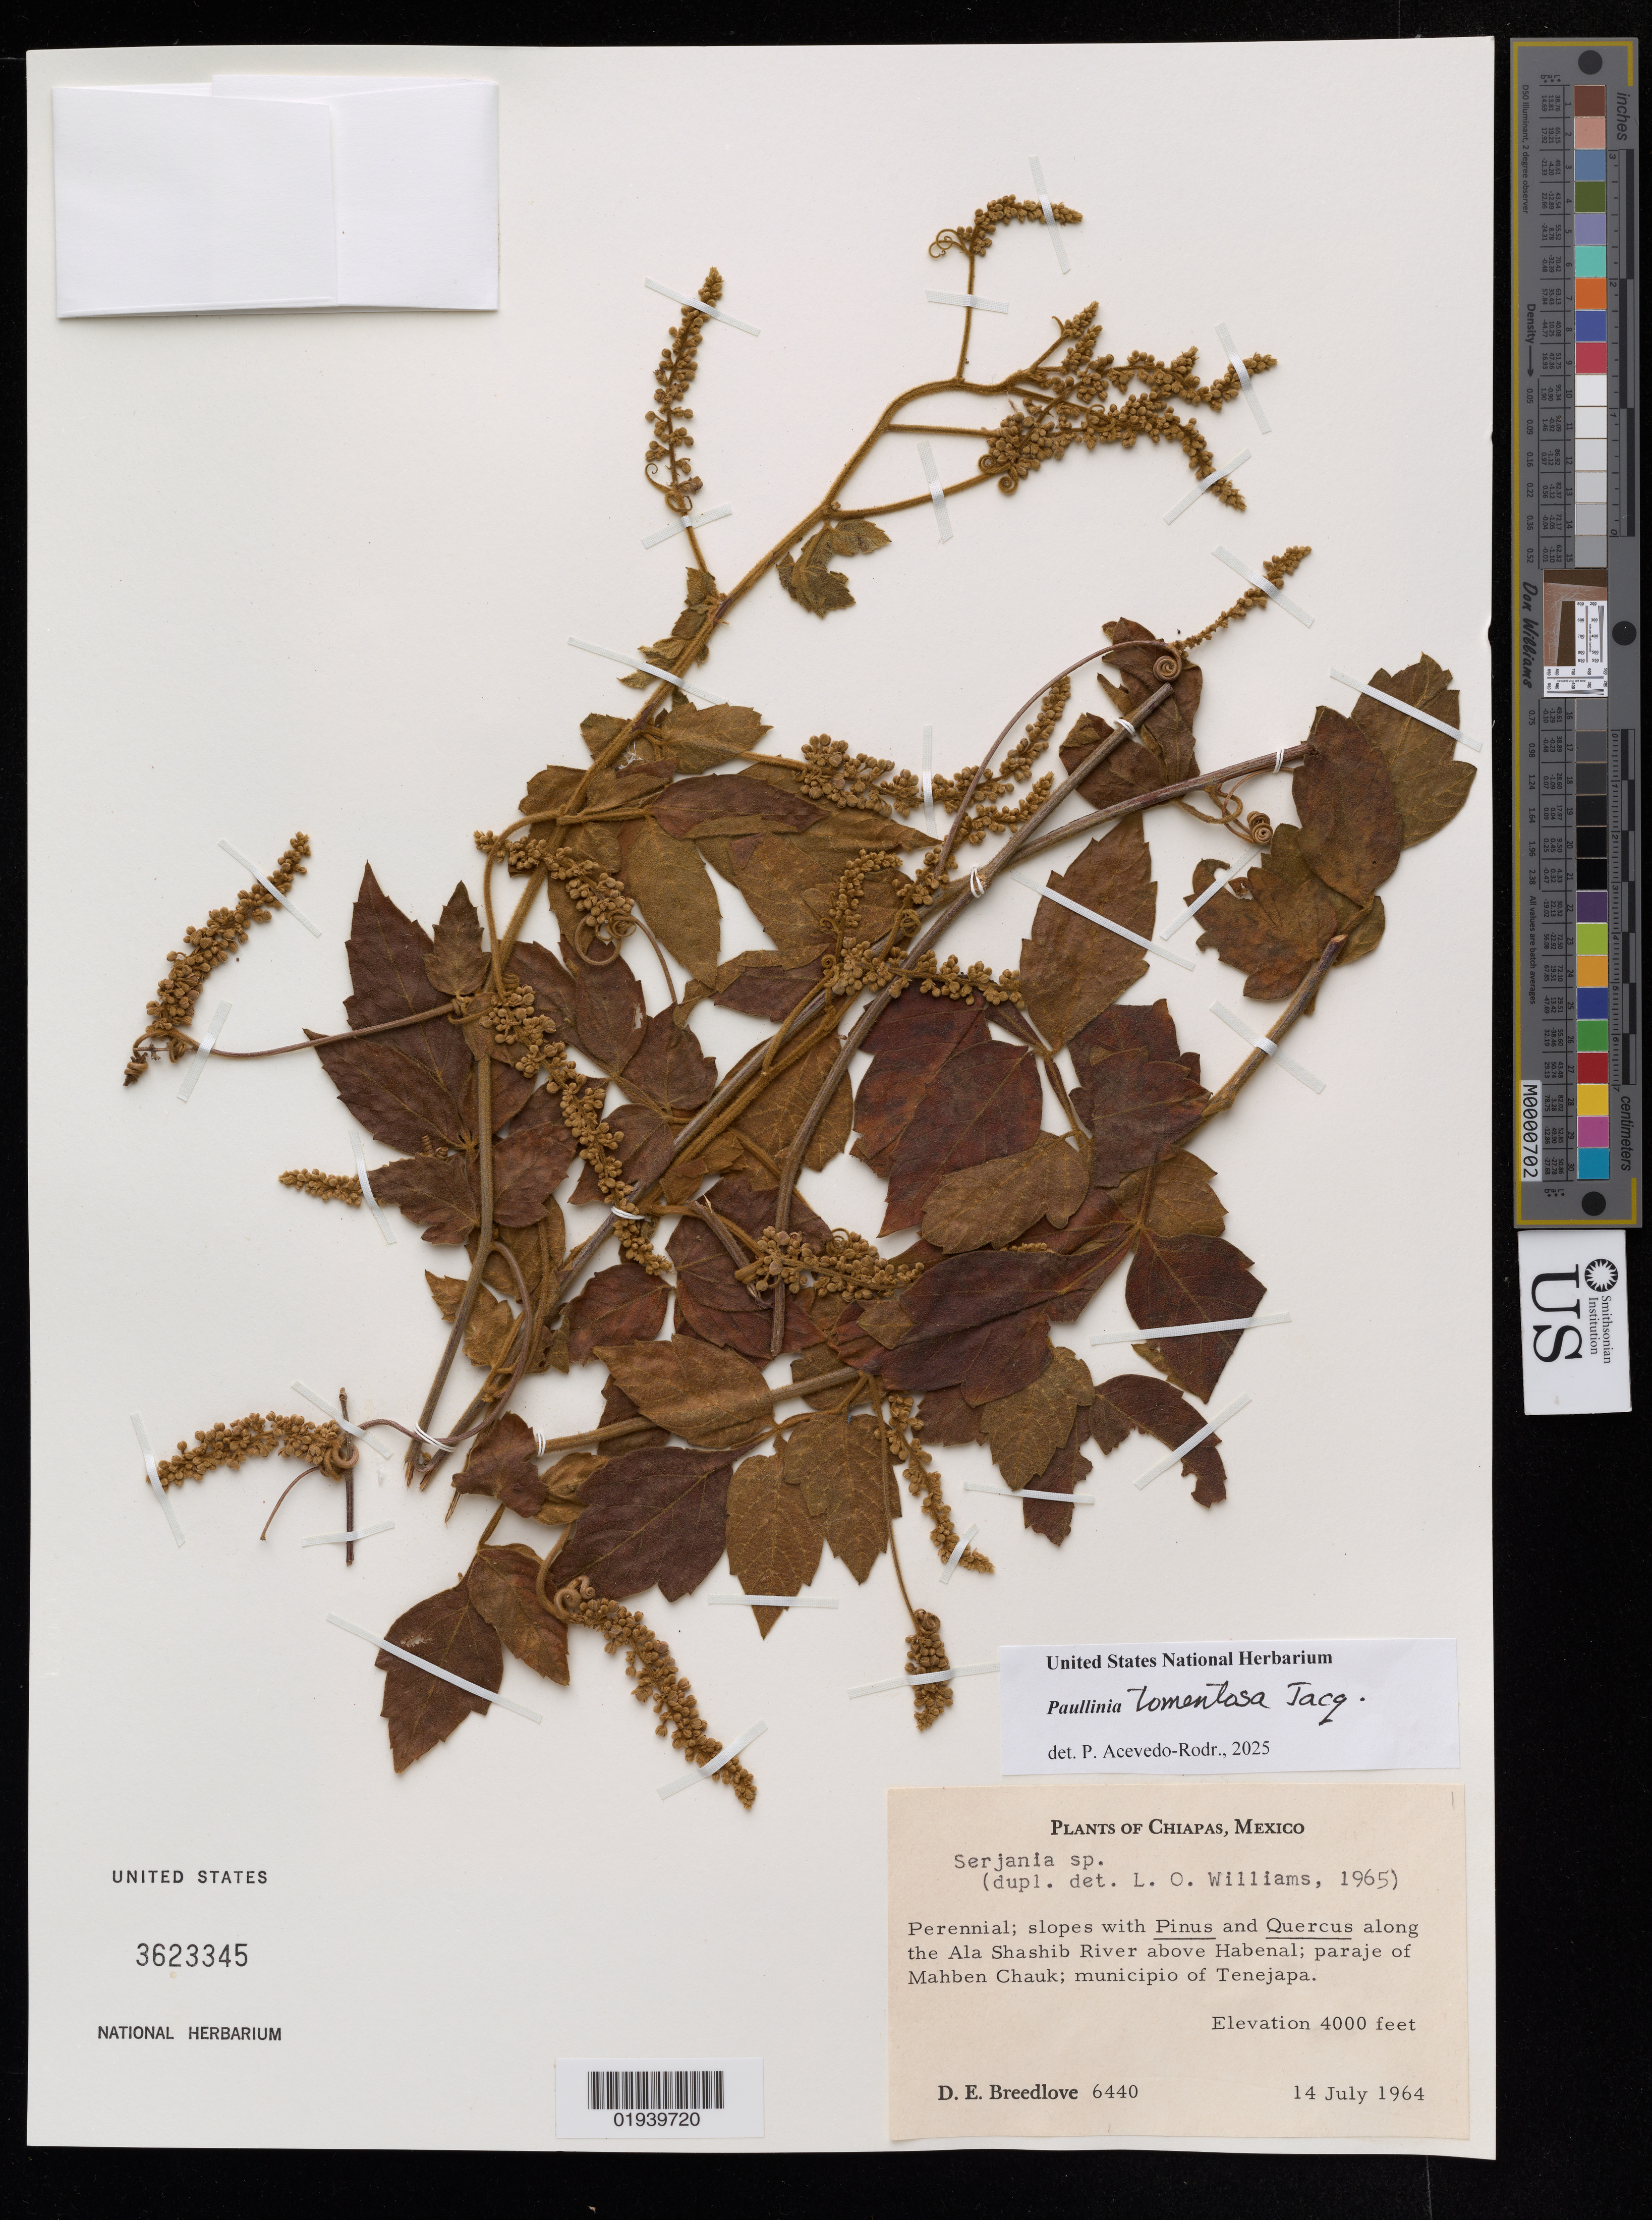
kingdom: Plantae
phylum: Tracheophyta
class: Magnoliopsida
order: Sapindales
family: Sapindaceae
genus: Paullinia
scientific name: Paullinia tomentosa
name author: Jacq.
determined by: Acevedo-Rodriguez, P., (US), Smithsonian Institution - National Museum of Natural History (UNITED STATES)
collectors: D. E. Breedlove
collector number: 6440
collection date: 1964-07-14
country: Mexico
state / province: Chiapas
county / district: Tenejapa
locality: Along the Ala Shashib River above Habenal; paraje of Mahben Chauk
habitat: Slopes along with Pinus and Quercus along river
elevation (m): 1219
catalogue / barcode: US 3623345